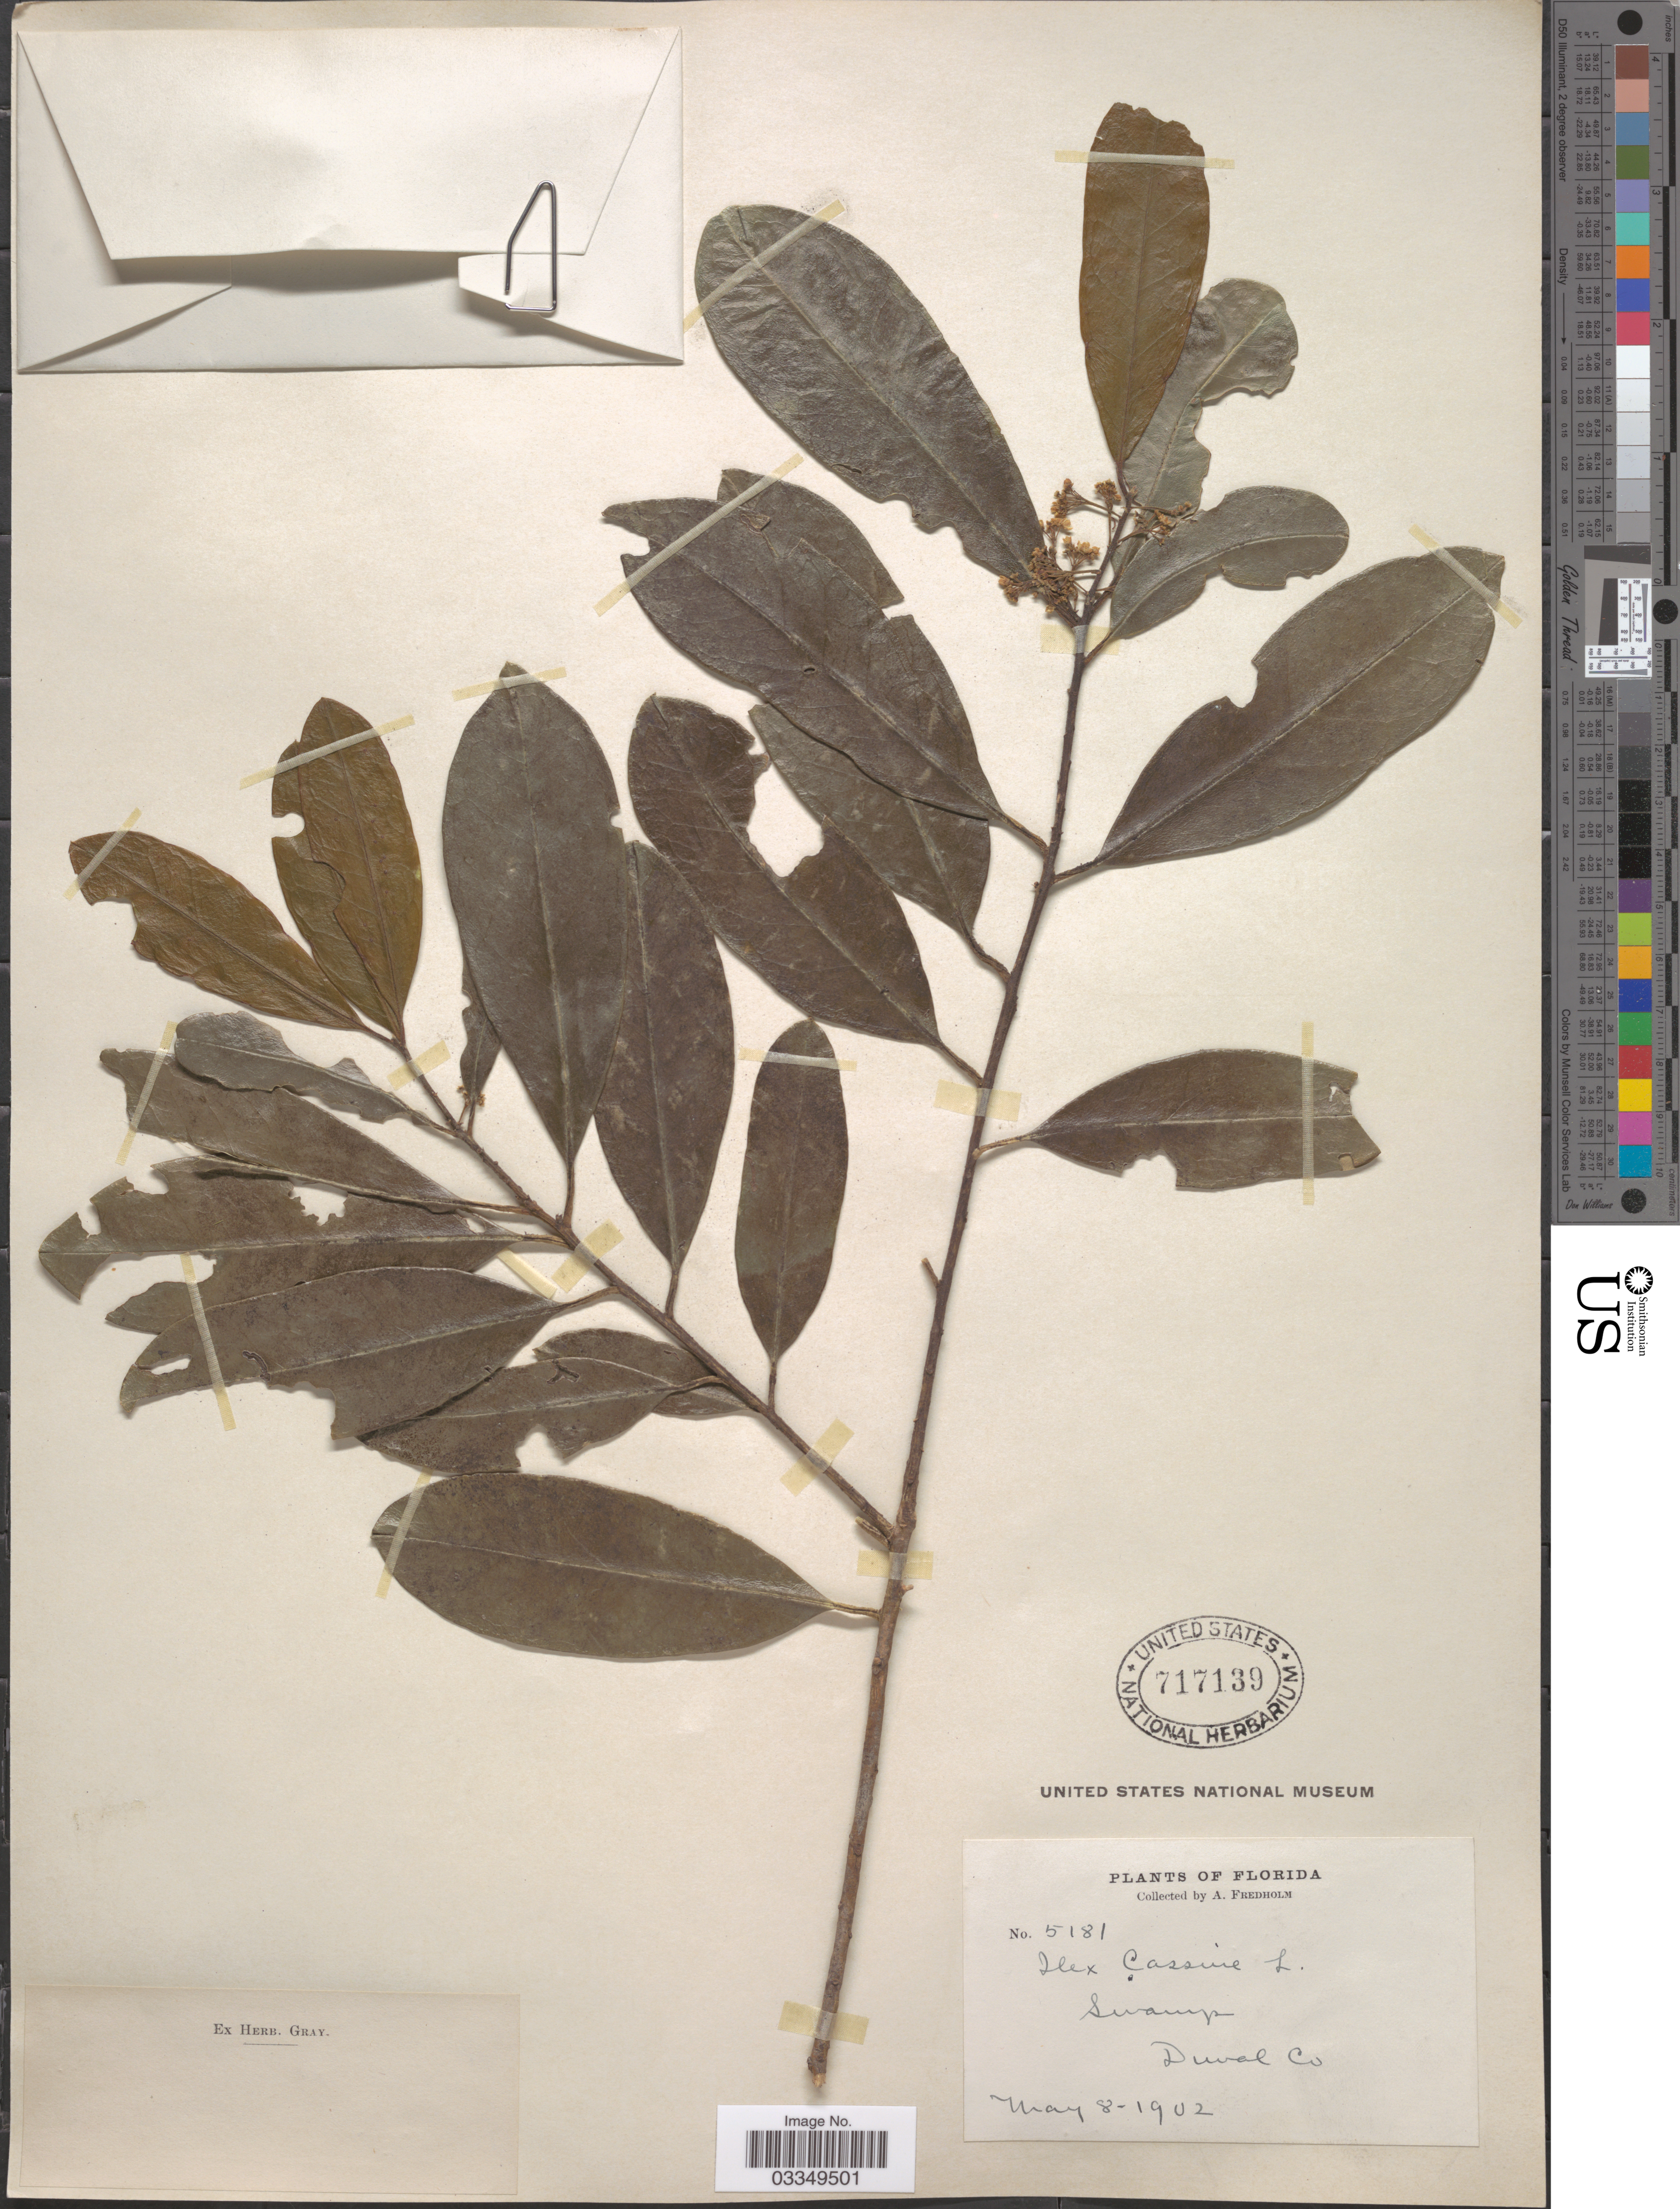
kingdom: Plantae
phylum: Tracheophyta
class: Magnoliopsida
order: Aquifoliales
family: Aquifoliaceae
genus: Ilex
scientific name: Ilex cassine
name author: L.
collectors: A. Fredholm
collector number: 5181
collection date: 1902-05-08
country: United States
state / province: Florida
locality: Duval Co.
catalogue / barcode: US 717139